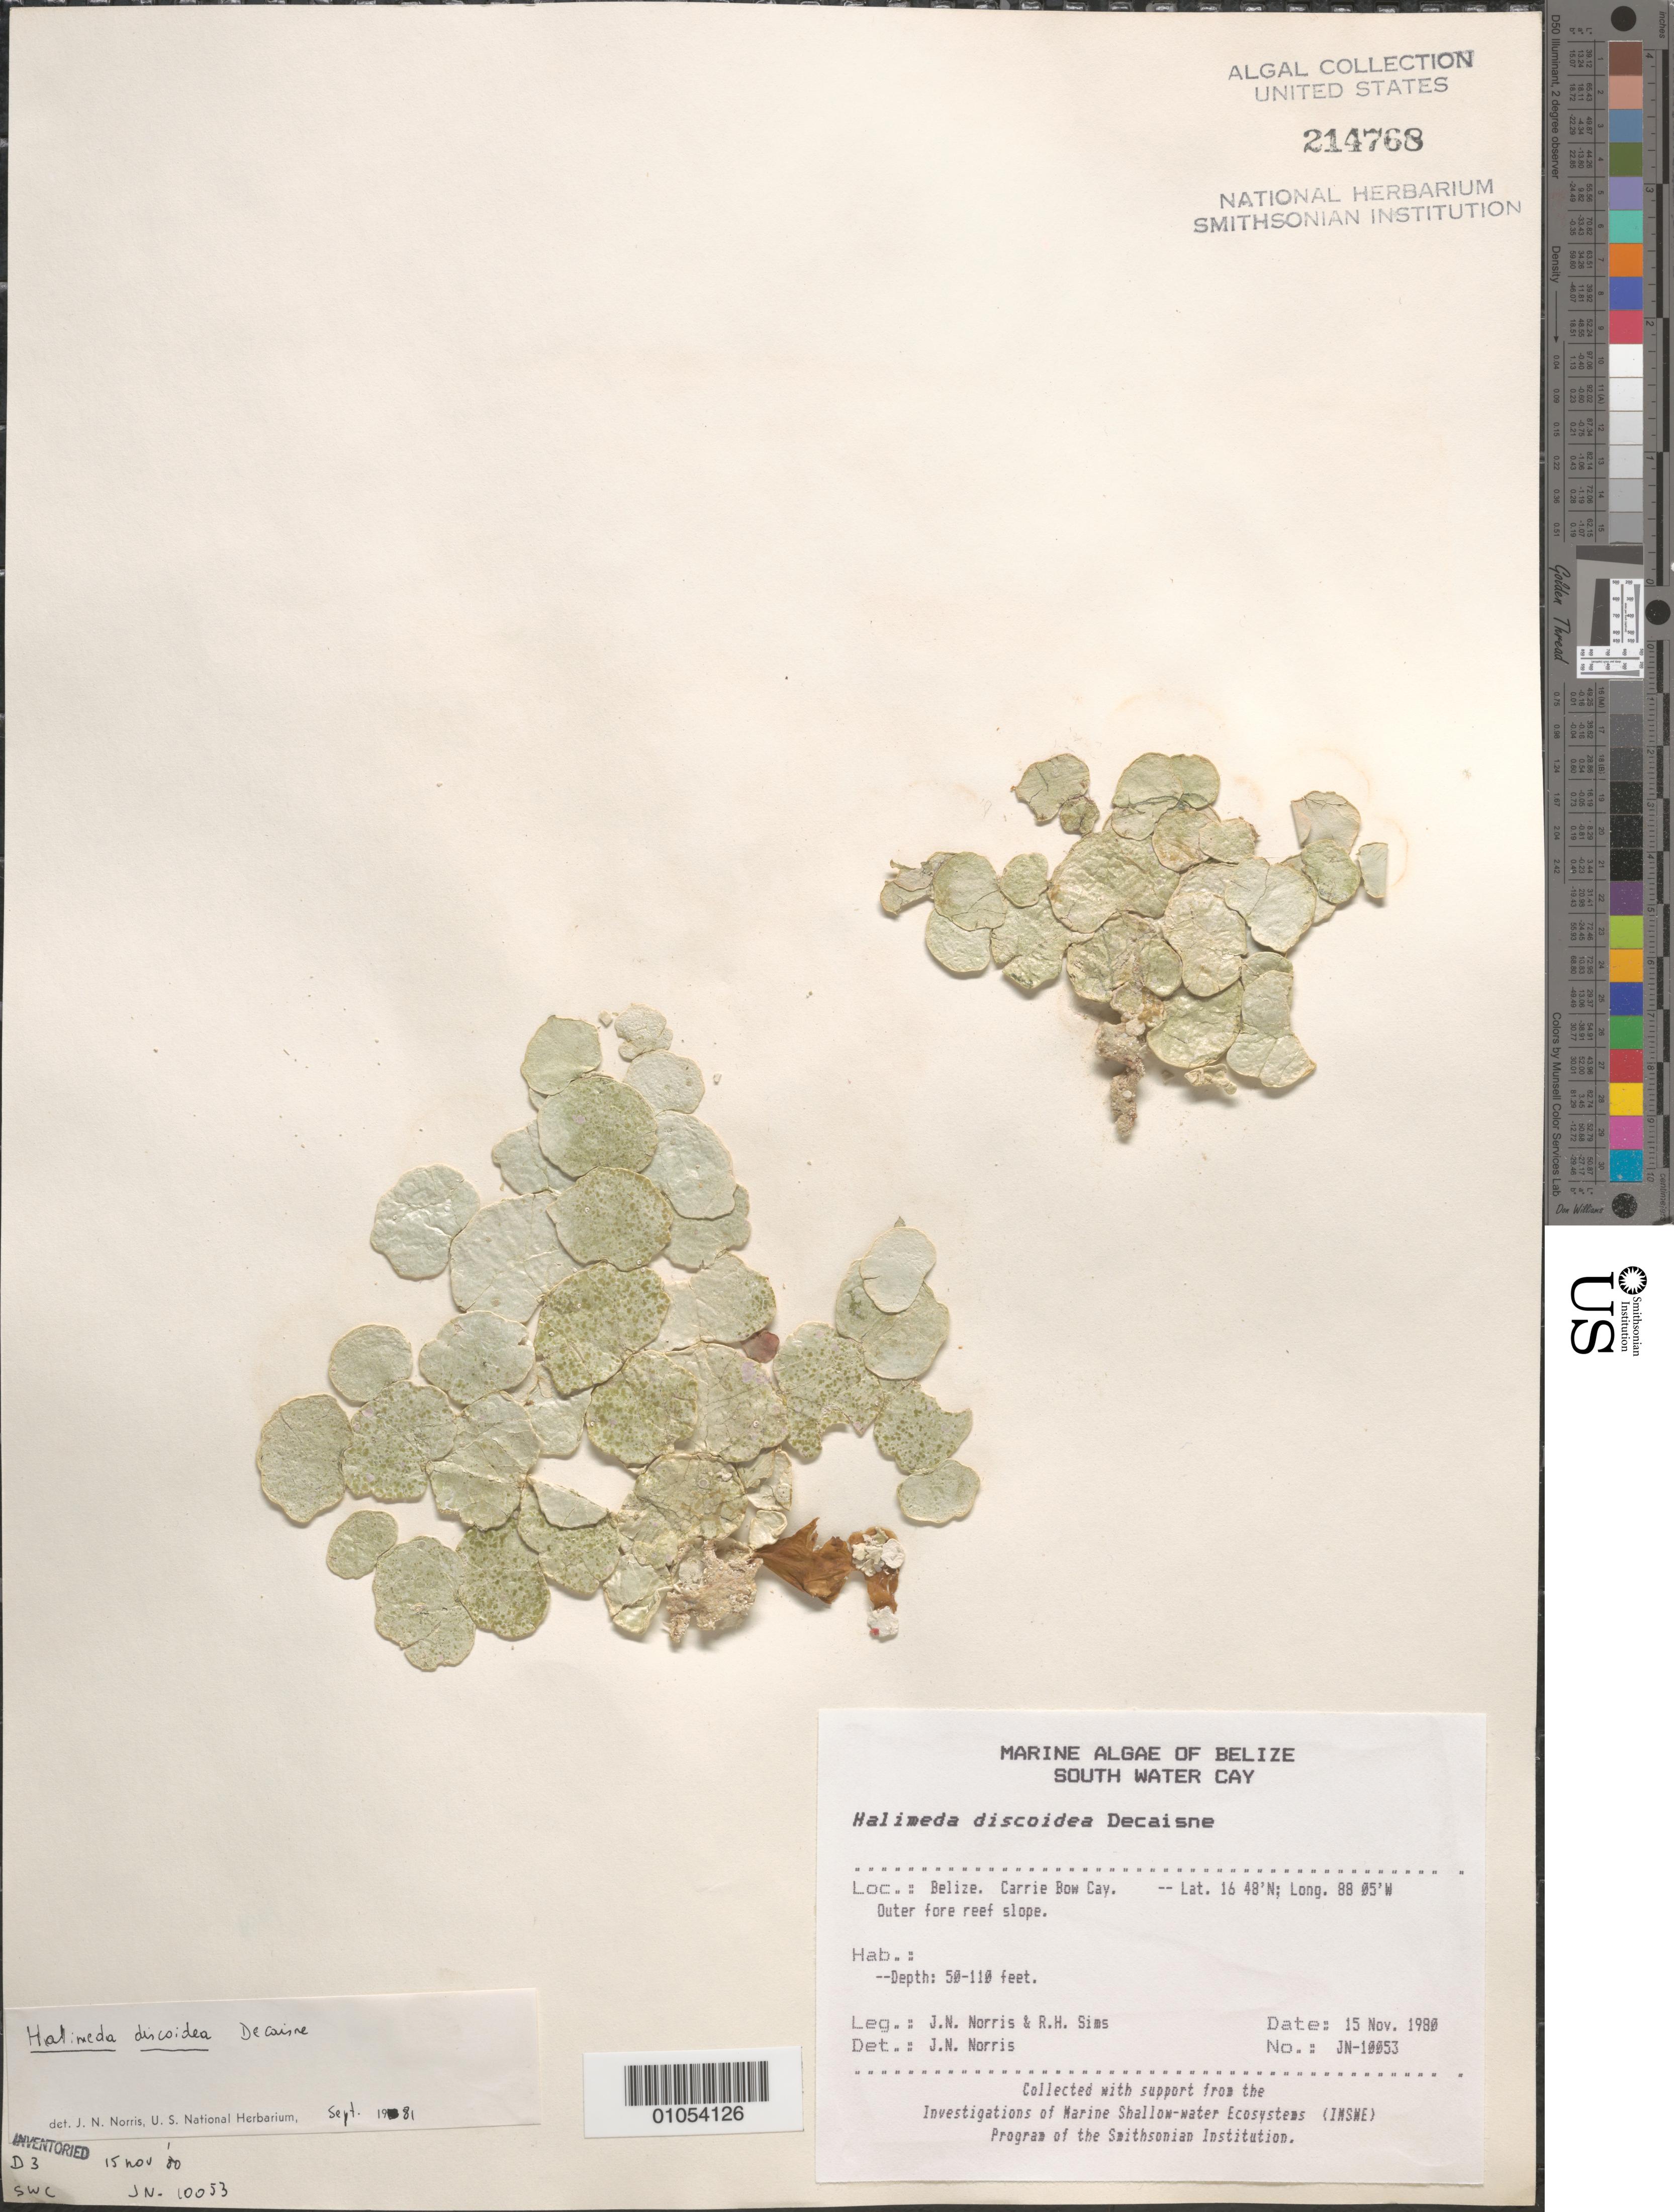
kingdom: Plantae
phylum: Chlorophyta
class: Ulvophyceae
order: Bryopsidales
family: Halimedaceae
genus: Halimeda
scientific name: Halimeda discoidea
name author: Decne.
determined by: Norris, James N.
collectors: J. N. Norris & R. H. Sims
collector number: JN-10053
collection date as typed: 15 Nov 1980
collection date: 1980-11-15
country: Belize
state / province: Stann Creek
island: Carrie Bow Cay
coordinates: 16 48'N, 88 05'W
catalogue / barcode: US 214768